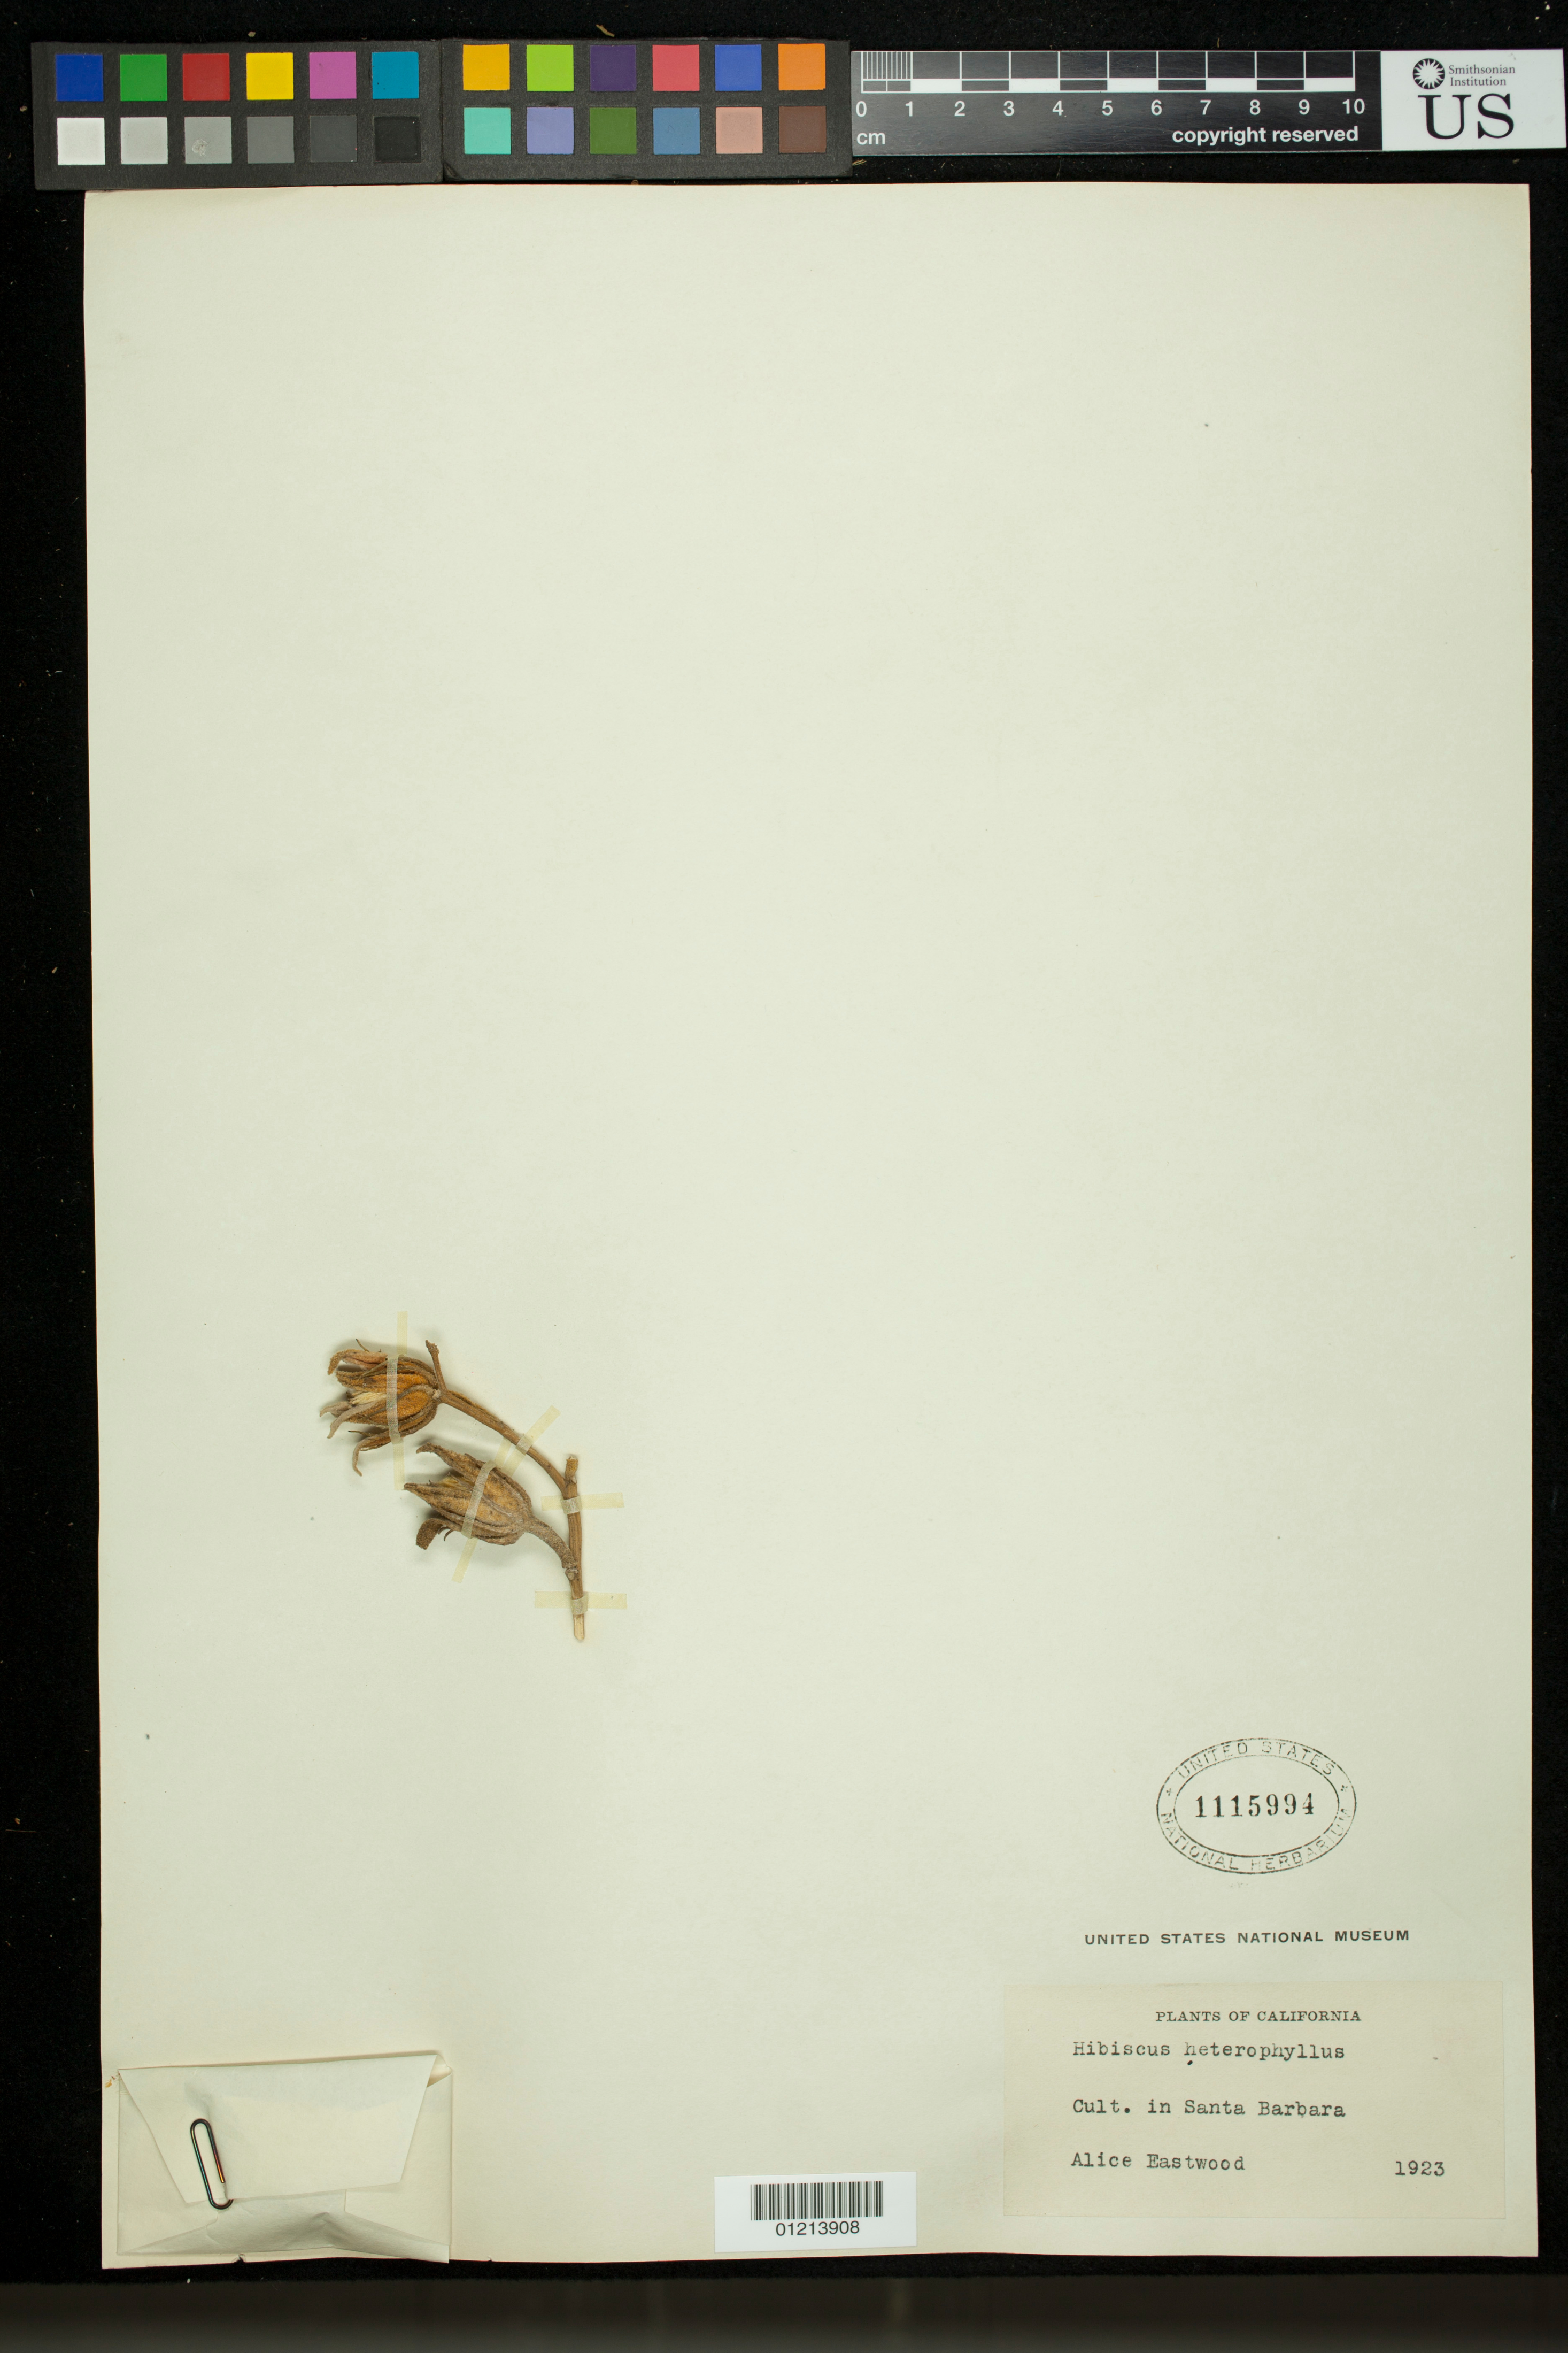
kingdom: Plantae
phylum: Tracheophyta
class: Magnoliopsida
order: Malvales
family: Malvaceae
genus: Sabdariffa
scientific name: Sabdariffa heterophylla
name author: (Vent.) McLay & R.L. Barrett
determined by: Dorr, Laurence J., Curator (BOT), Smithsonian Institution - National Museum of Natural History (UNITED STATES)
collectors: A. Eastwood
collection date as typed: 1923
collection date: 1923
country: United States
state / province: California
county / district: Santa Barbara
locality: Cult. in Santa Barbara.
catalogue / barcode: US 1115994